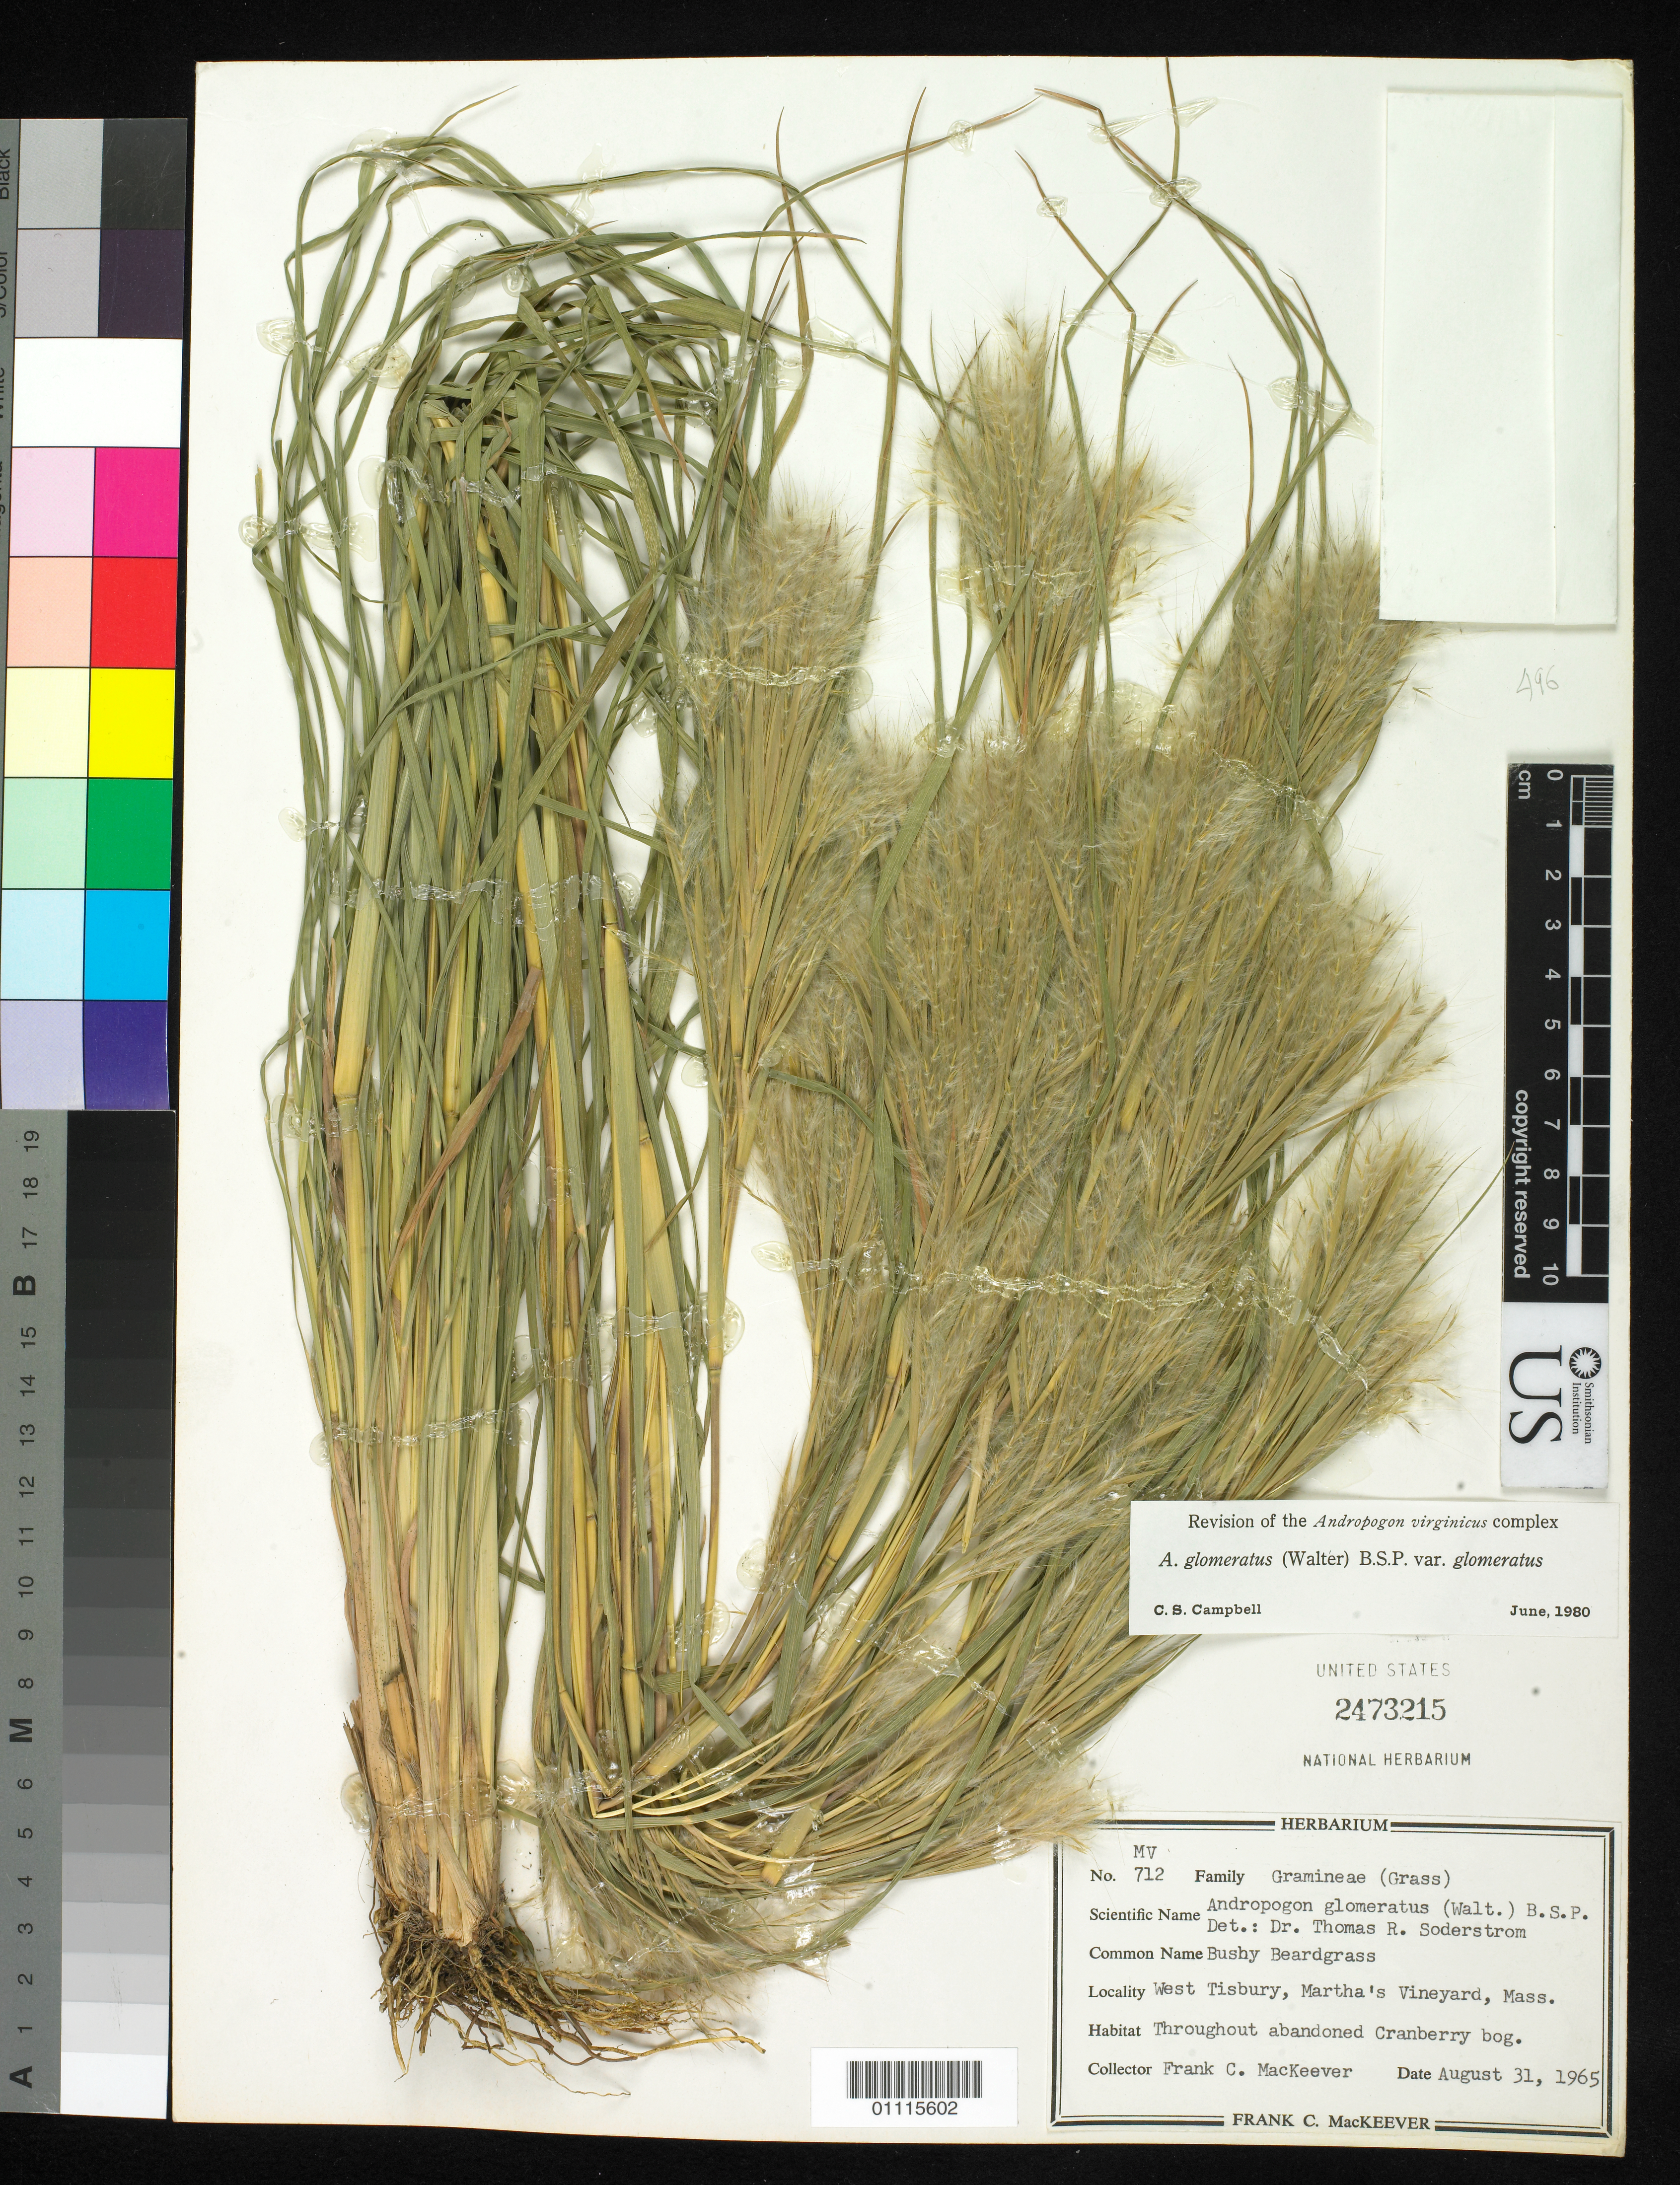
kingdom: Plantae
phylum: Tracheophyta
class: Liliopsida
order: Poales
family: Poaceae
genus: Andropogon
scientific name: Andropogon glomeratus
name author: (Walter) Britton, Stearns & Poggenb.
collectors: F. C. MacKeever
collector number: MV712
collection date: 1965-08-31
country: United States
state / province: Massachusetts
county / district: Dukes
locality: West Tisbury, Martha's Vineyard.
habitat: Throughout abondoned Cranberry bog.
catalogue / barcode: US 2473215